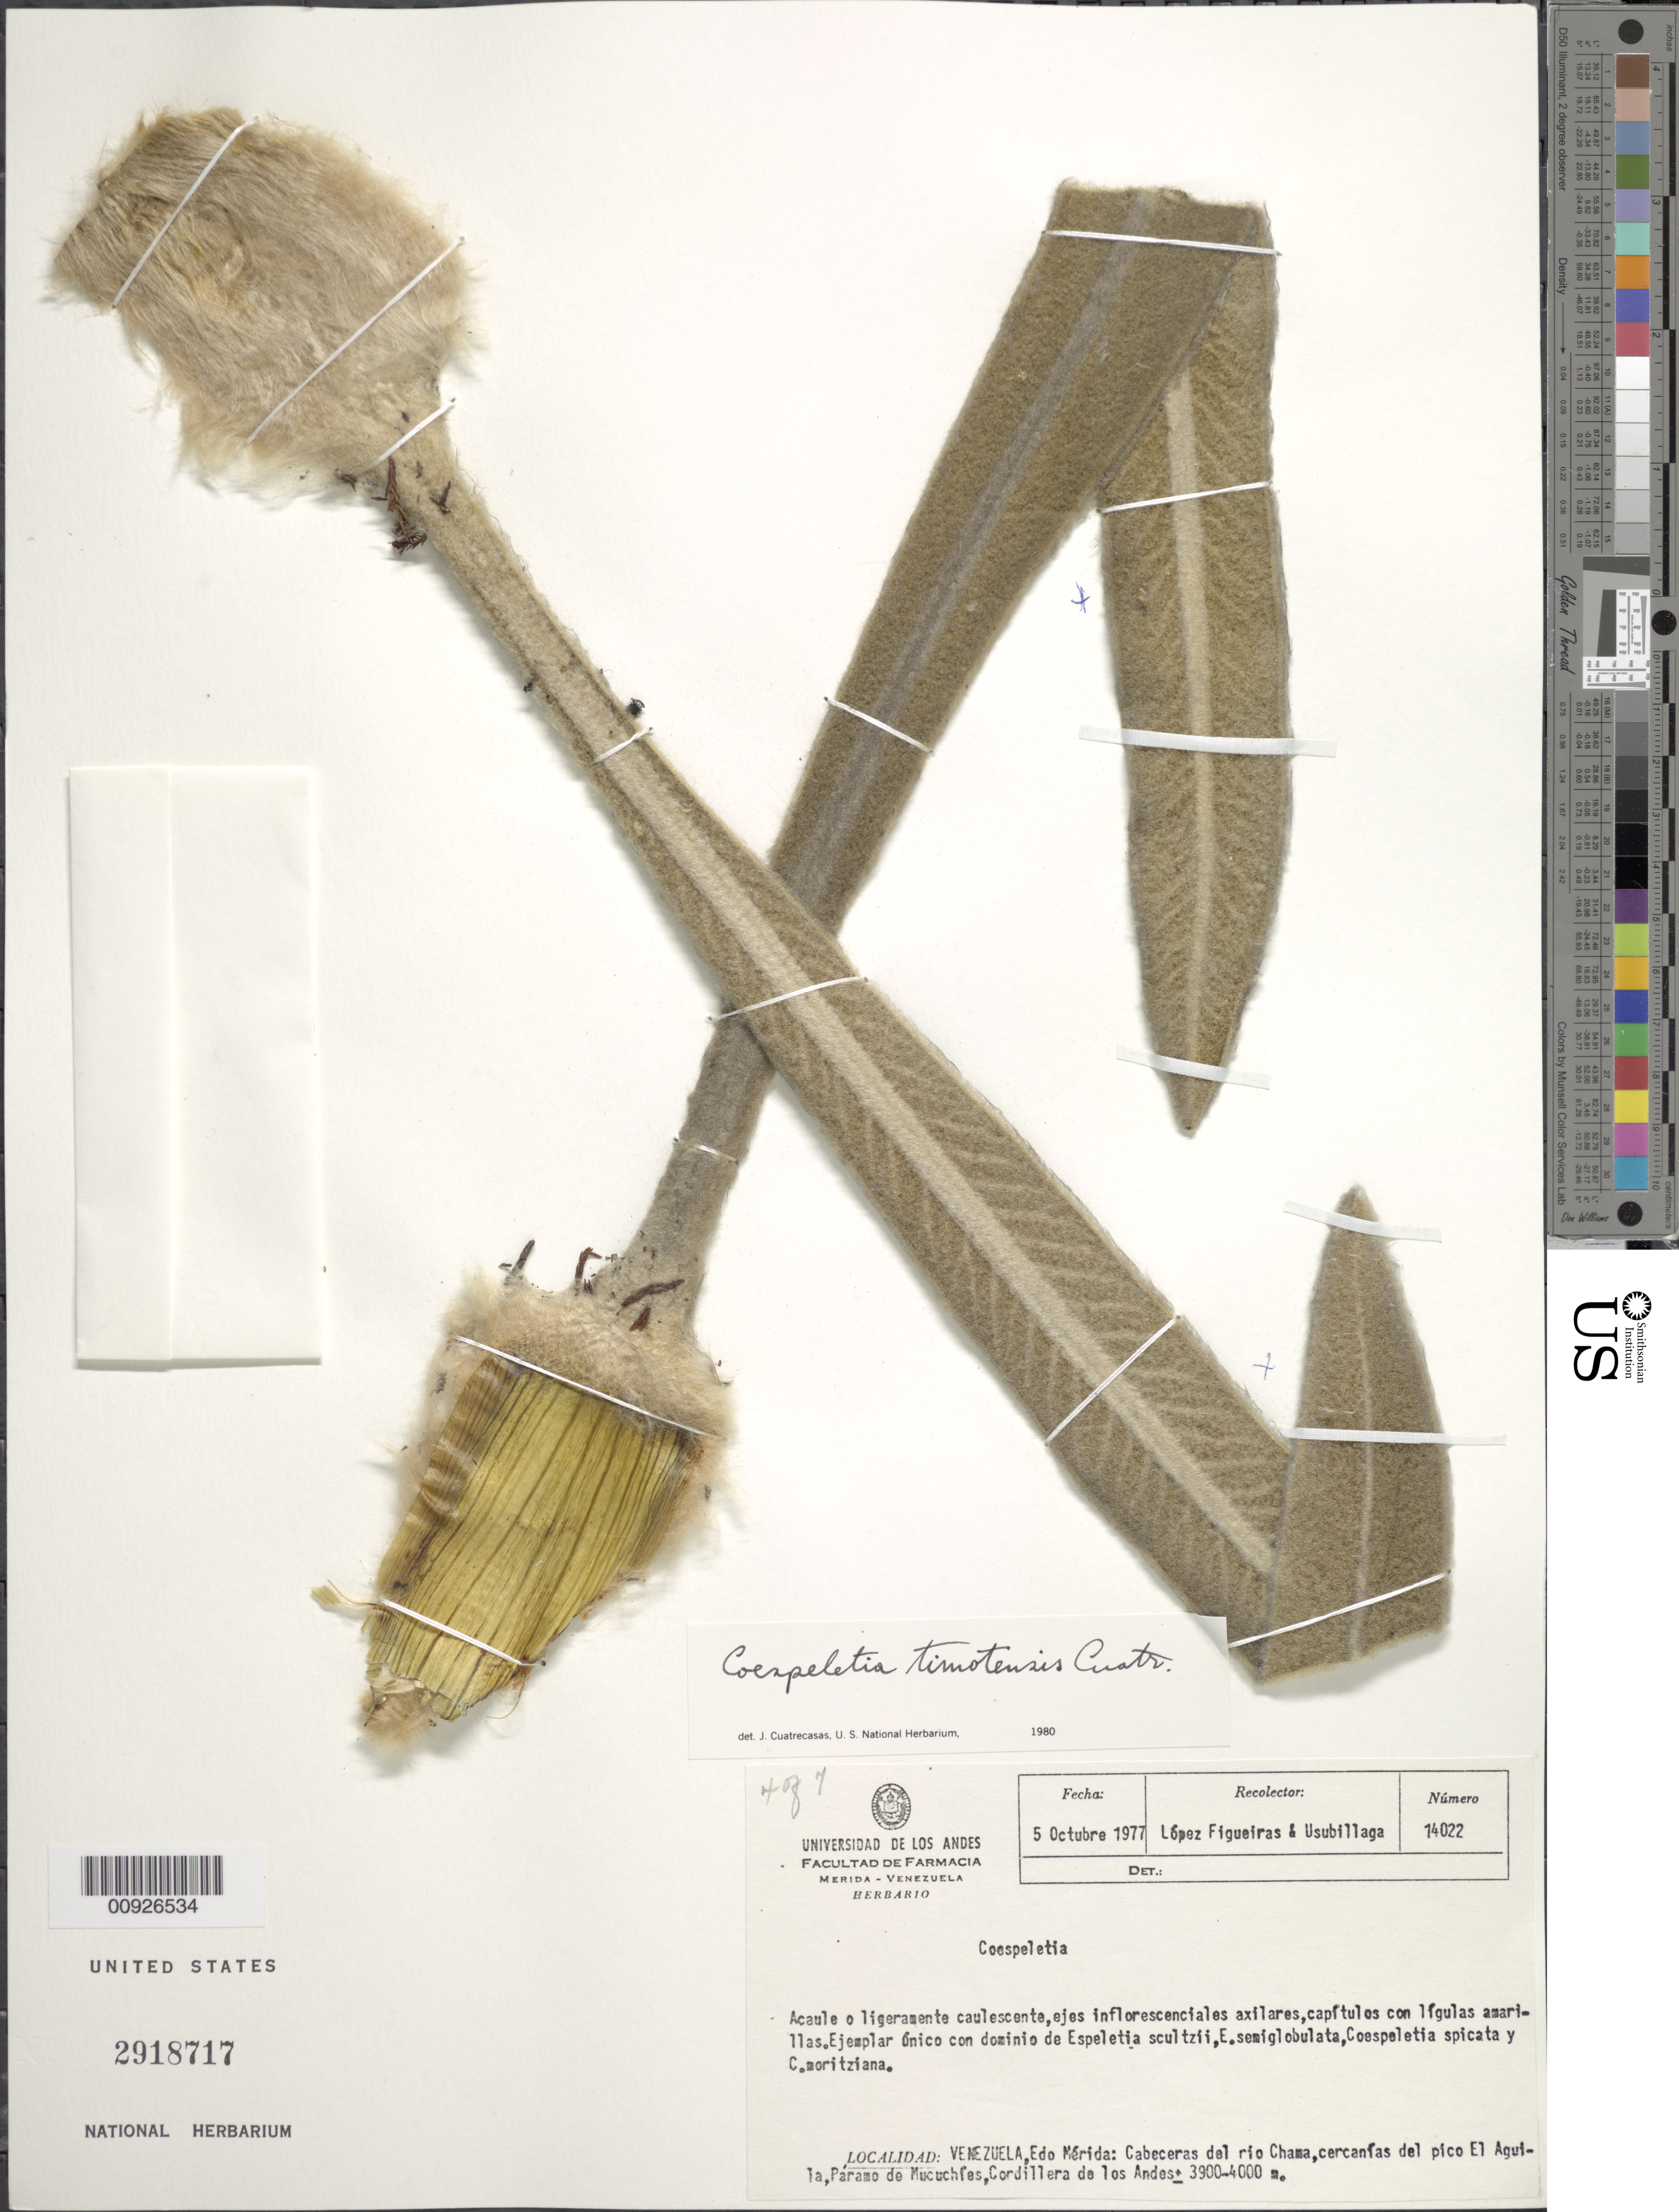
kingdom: Plantae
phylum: Tracheophyta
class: Magnoliopsida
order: Asterales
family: Asteraceae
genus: Coespeletia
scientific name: Coespeletia timotensis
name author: (Cuatrec.) Cuatrec.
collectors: M. López Figueiras & -- Usubillaga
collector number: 14022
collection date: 1977-10-05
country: Venezuela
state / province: Mérida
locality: P. de Mucuchíes. Cabeceras del Río Chama, cercanías del Pico El Águila.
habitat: Ejemplar único en un frailejonal con dominio de Espeletia schultzii, E. semiglobulata, Coespeletia spicata y C. moritziana.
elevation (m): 3900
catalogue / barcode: US 2918717